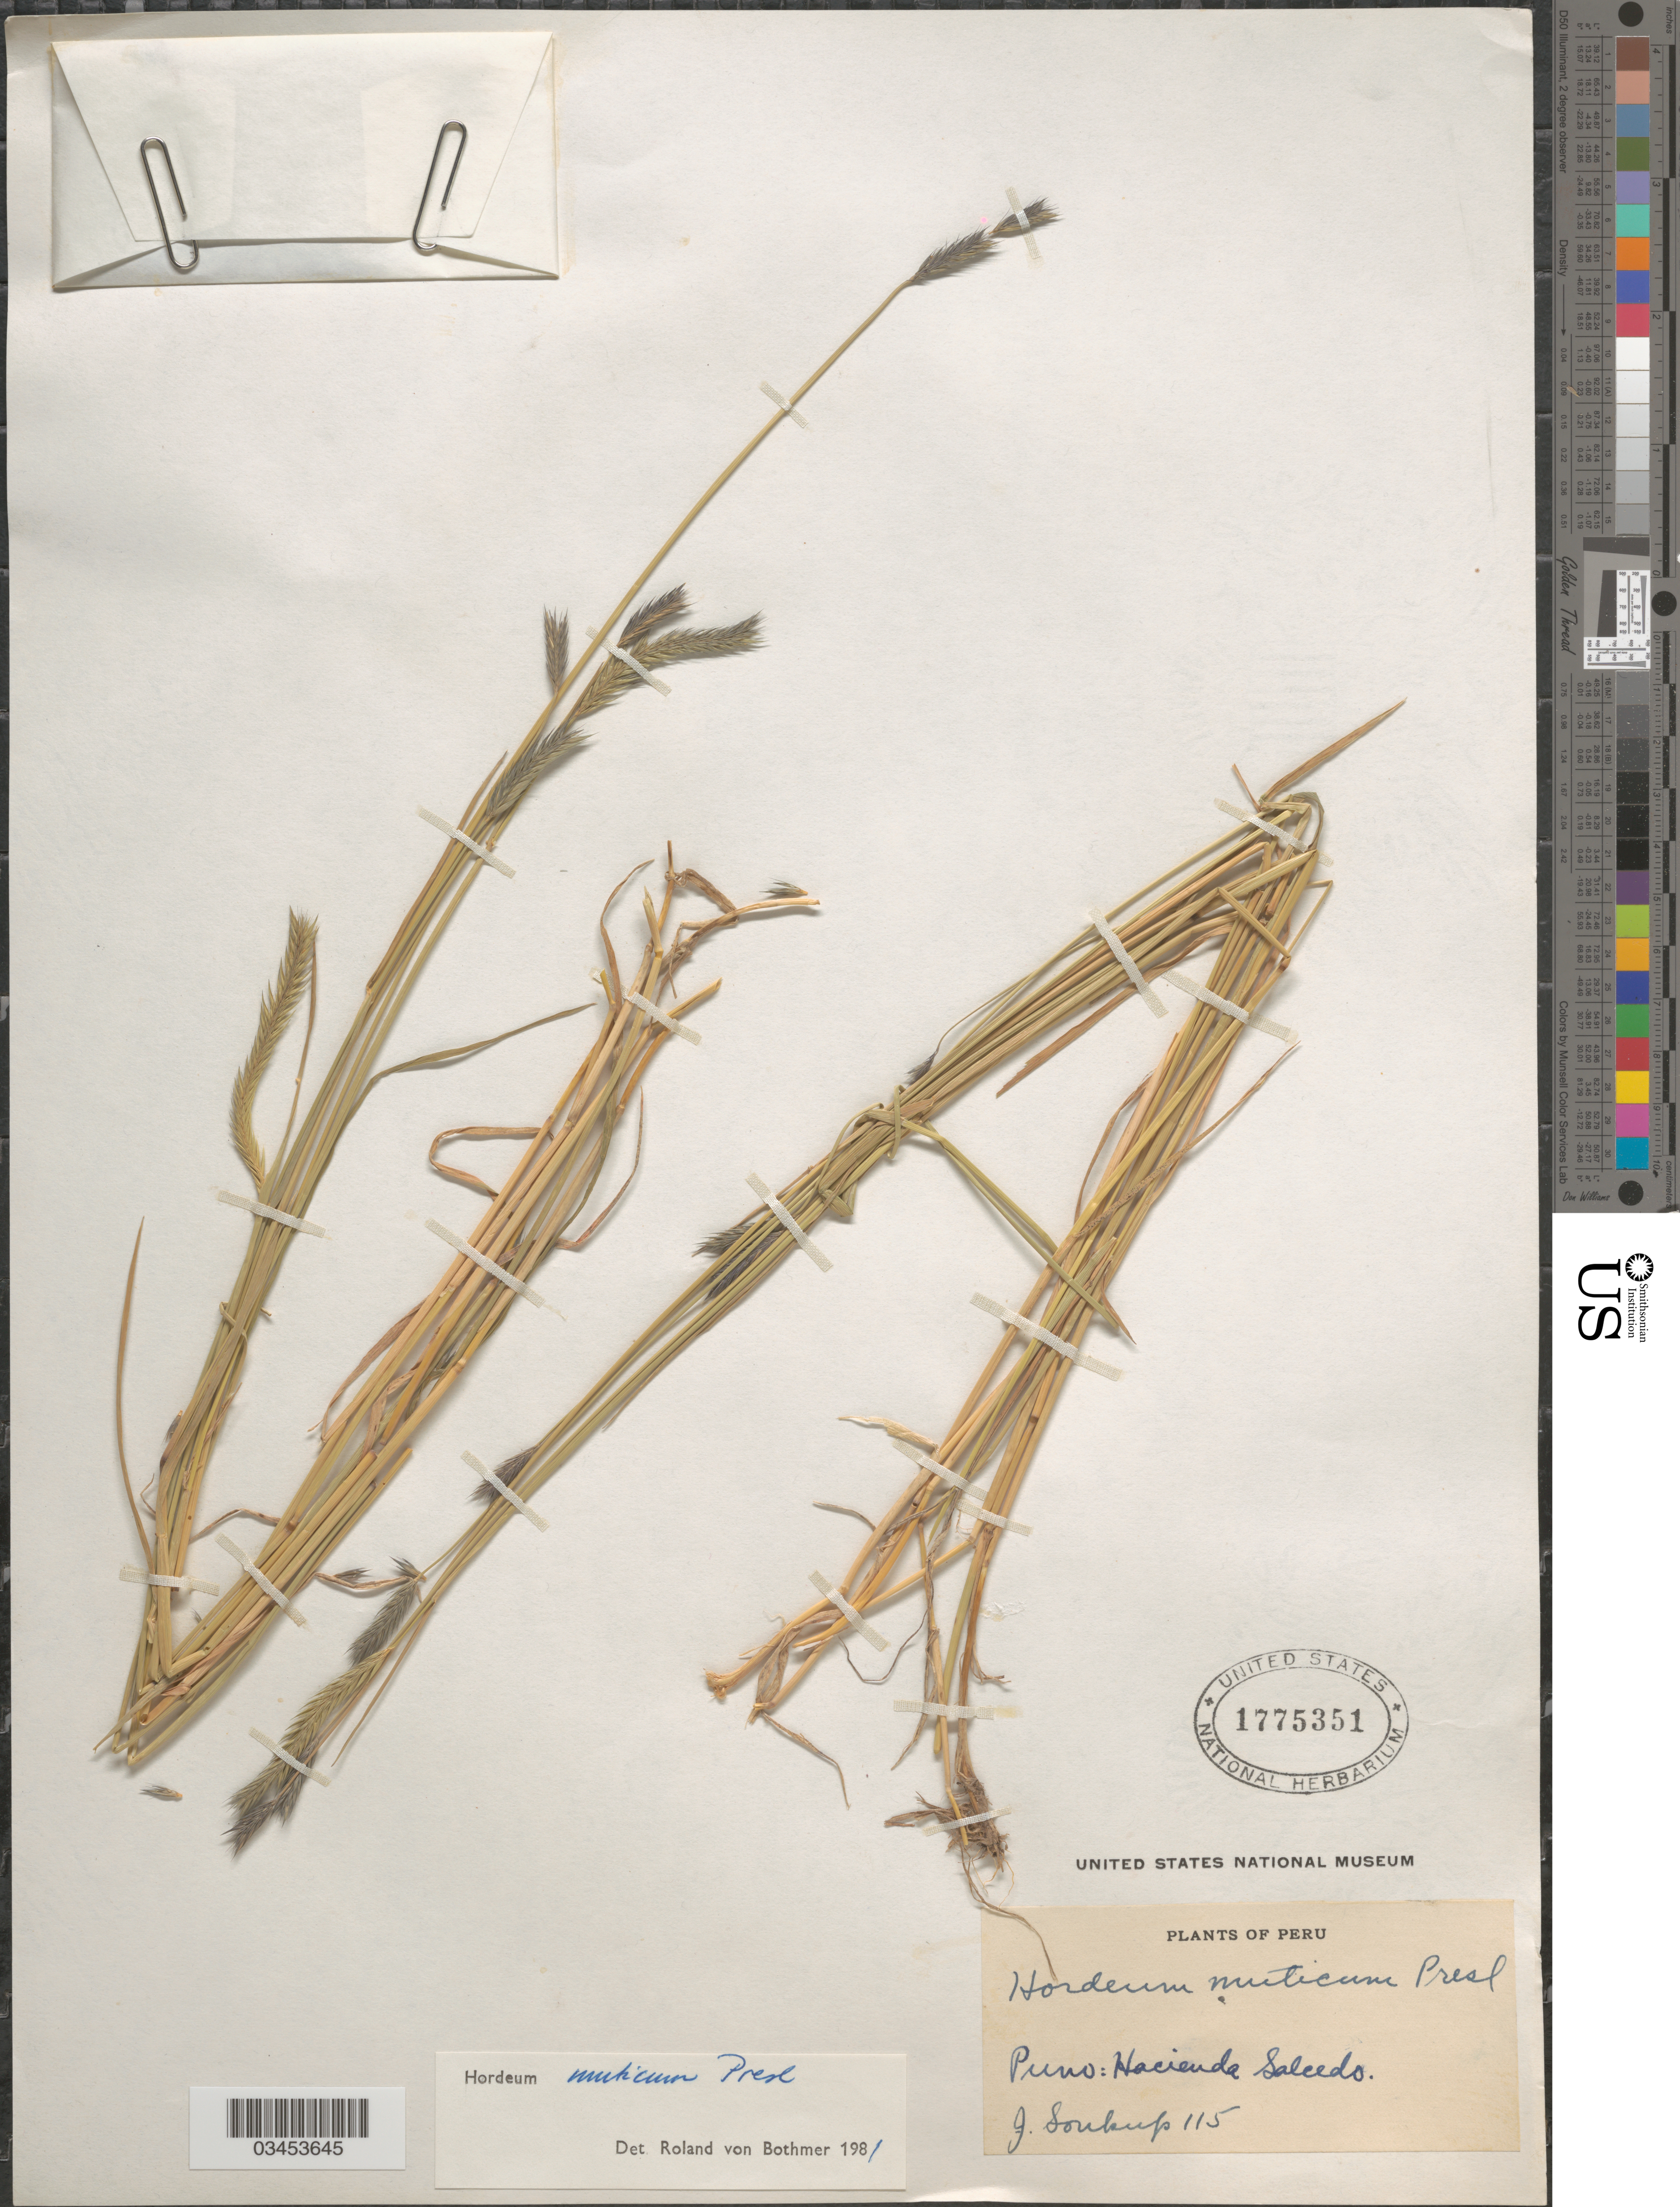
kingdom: Plantae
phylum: Tracheophyta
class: Liliopsida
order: Poales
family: Poaceae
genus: Hordeum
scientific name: Hordeum muticum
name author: J. Presl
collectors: J. Soukup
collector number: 115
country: Peru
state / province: Puno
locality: Hacienda Salcedo.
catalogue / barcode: US 1775351